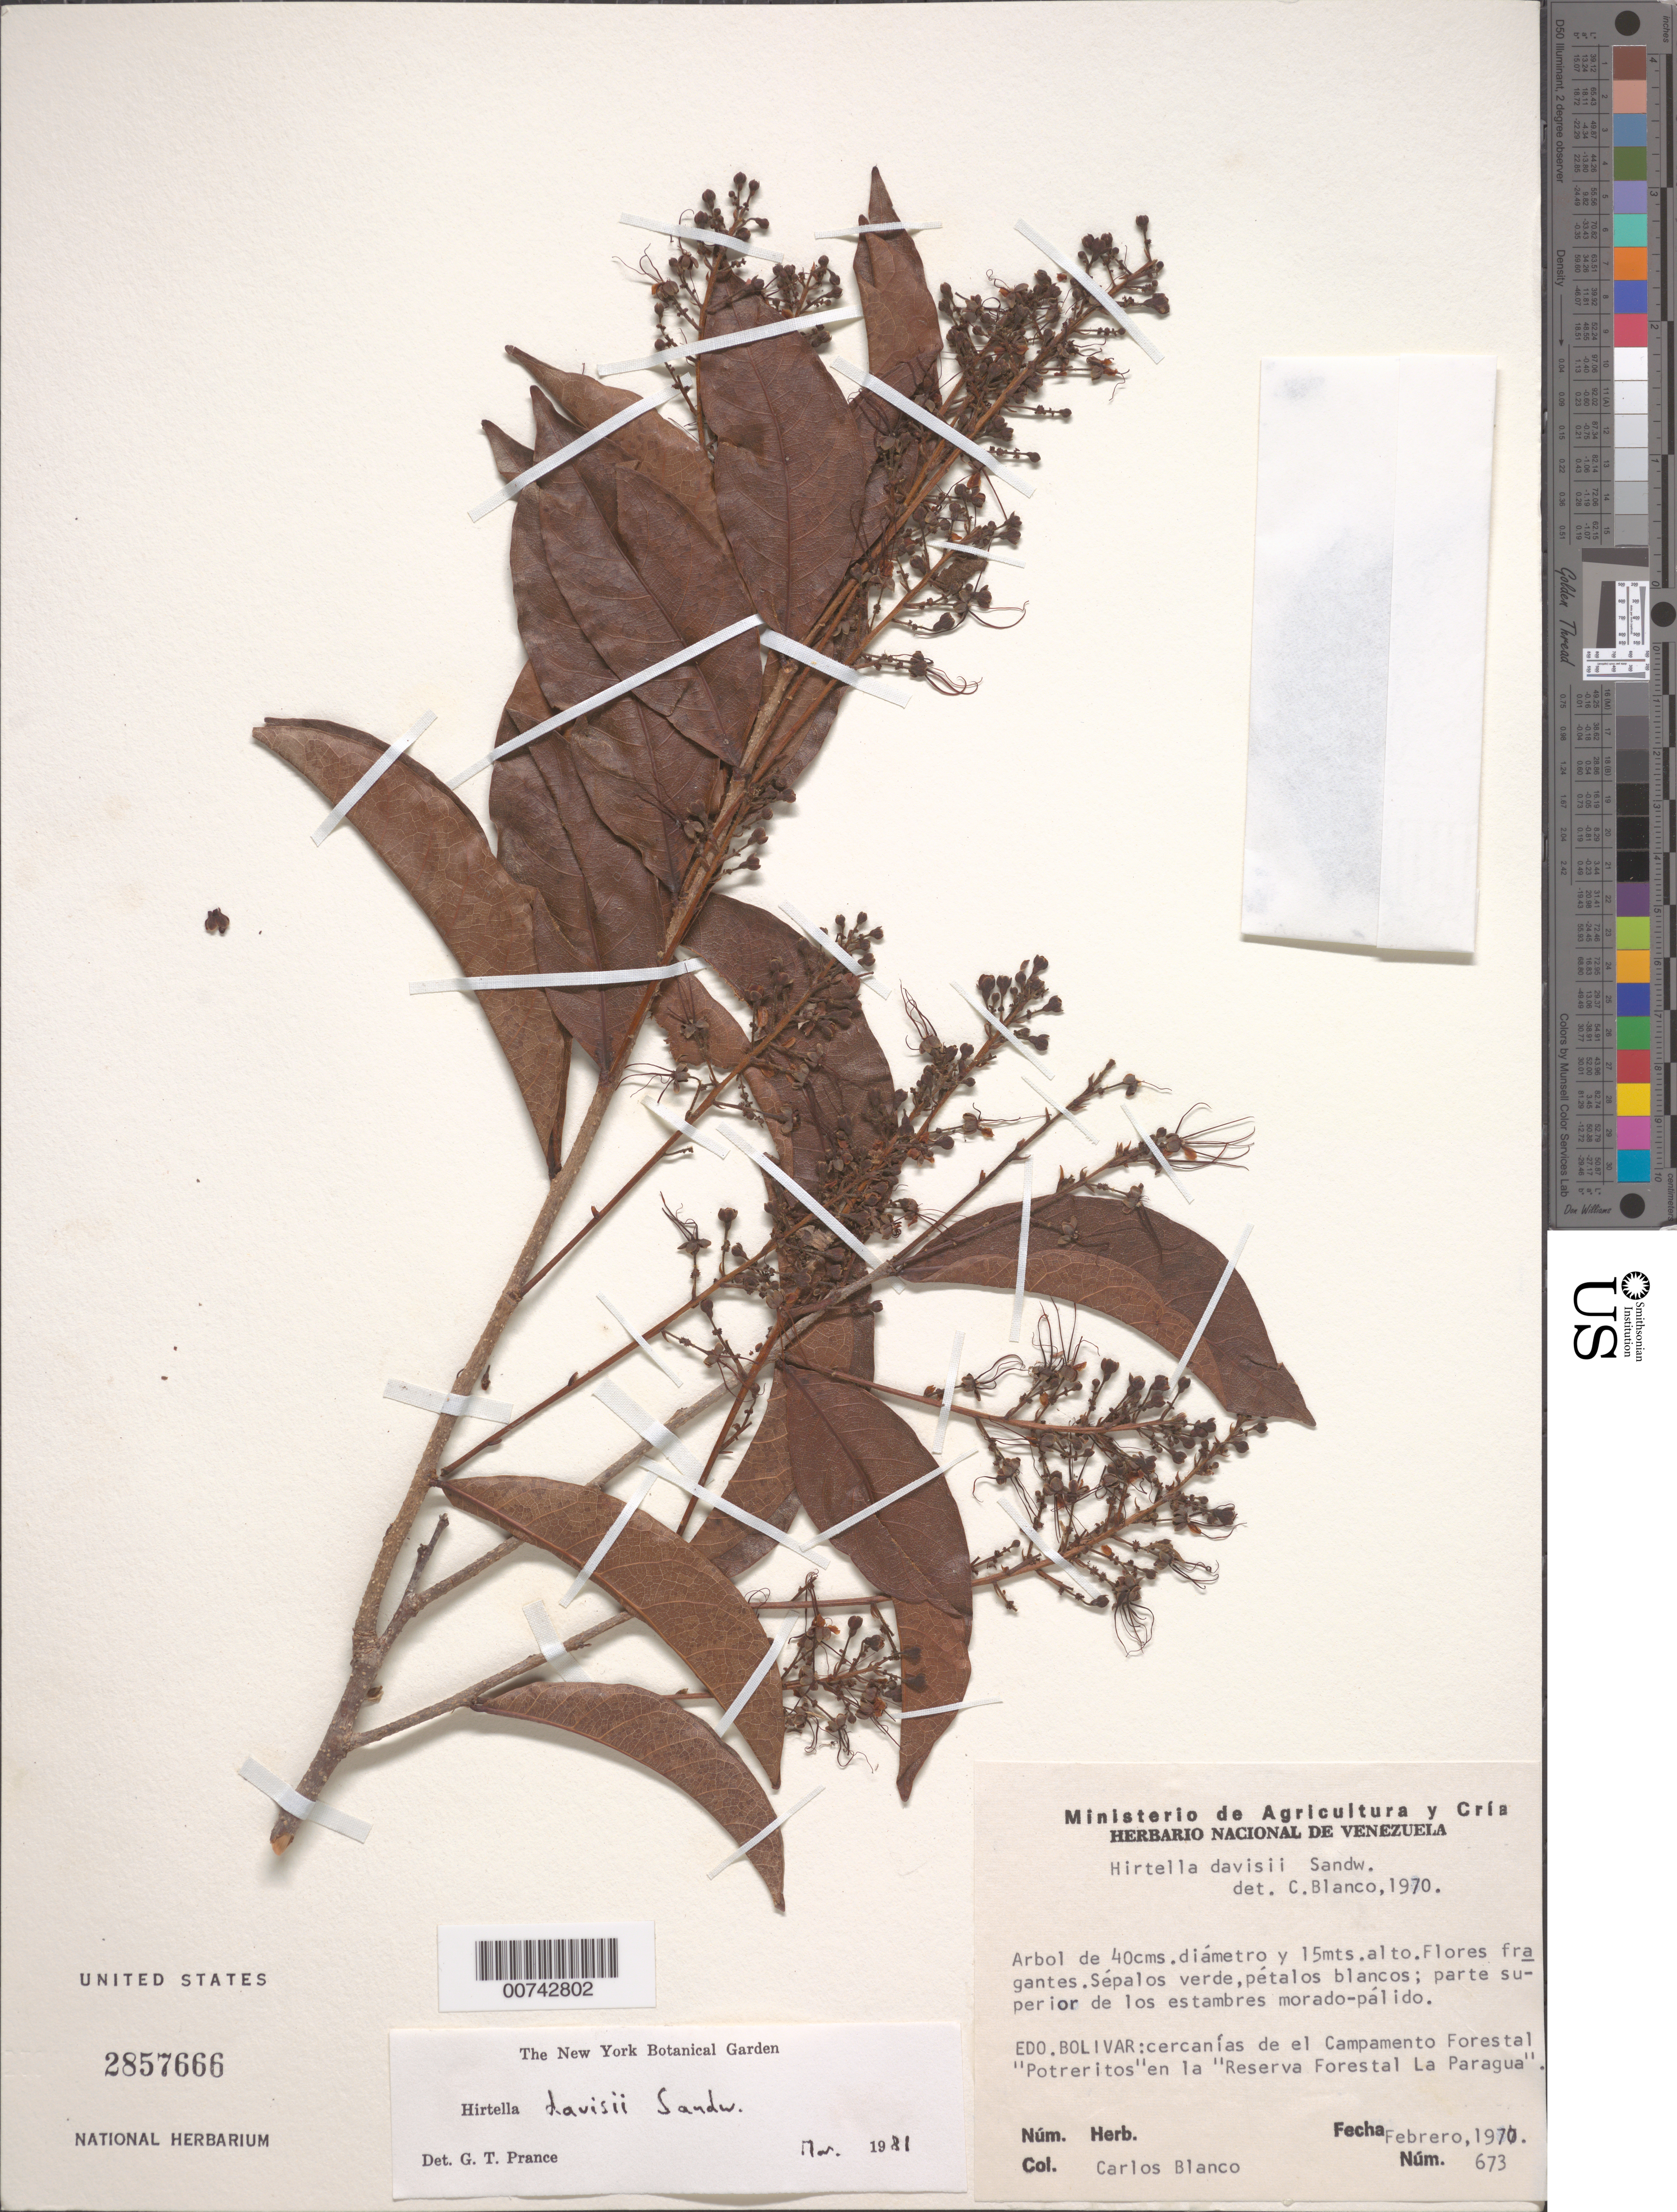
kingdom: Plantae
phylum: Tracheophyta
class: Magnoliopsida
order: Malpighiales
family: Chrysobalanaceae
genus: Hirtella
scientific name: Hirtella davisii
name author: Sandwith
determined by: Prance, G. T.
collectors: C. A. Blanco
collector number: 673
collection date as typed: Feb-70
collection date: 1970-02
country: Venezuela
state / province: Bolívar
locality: Reserva Forestal La Paragua, cercanias de el Campamento Forestal "Potreritos"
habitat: Cercanías del campamento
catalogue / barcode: US 2857666